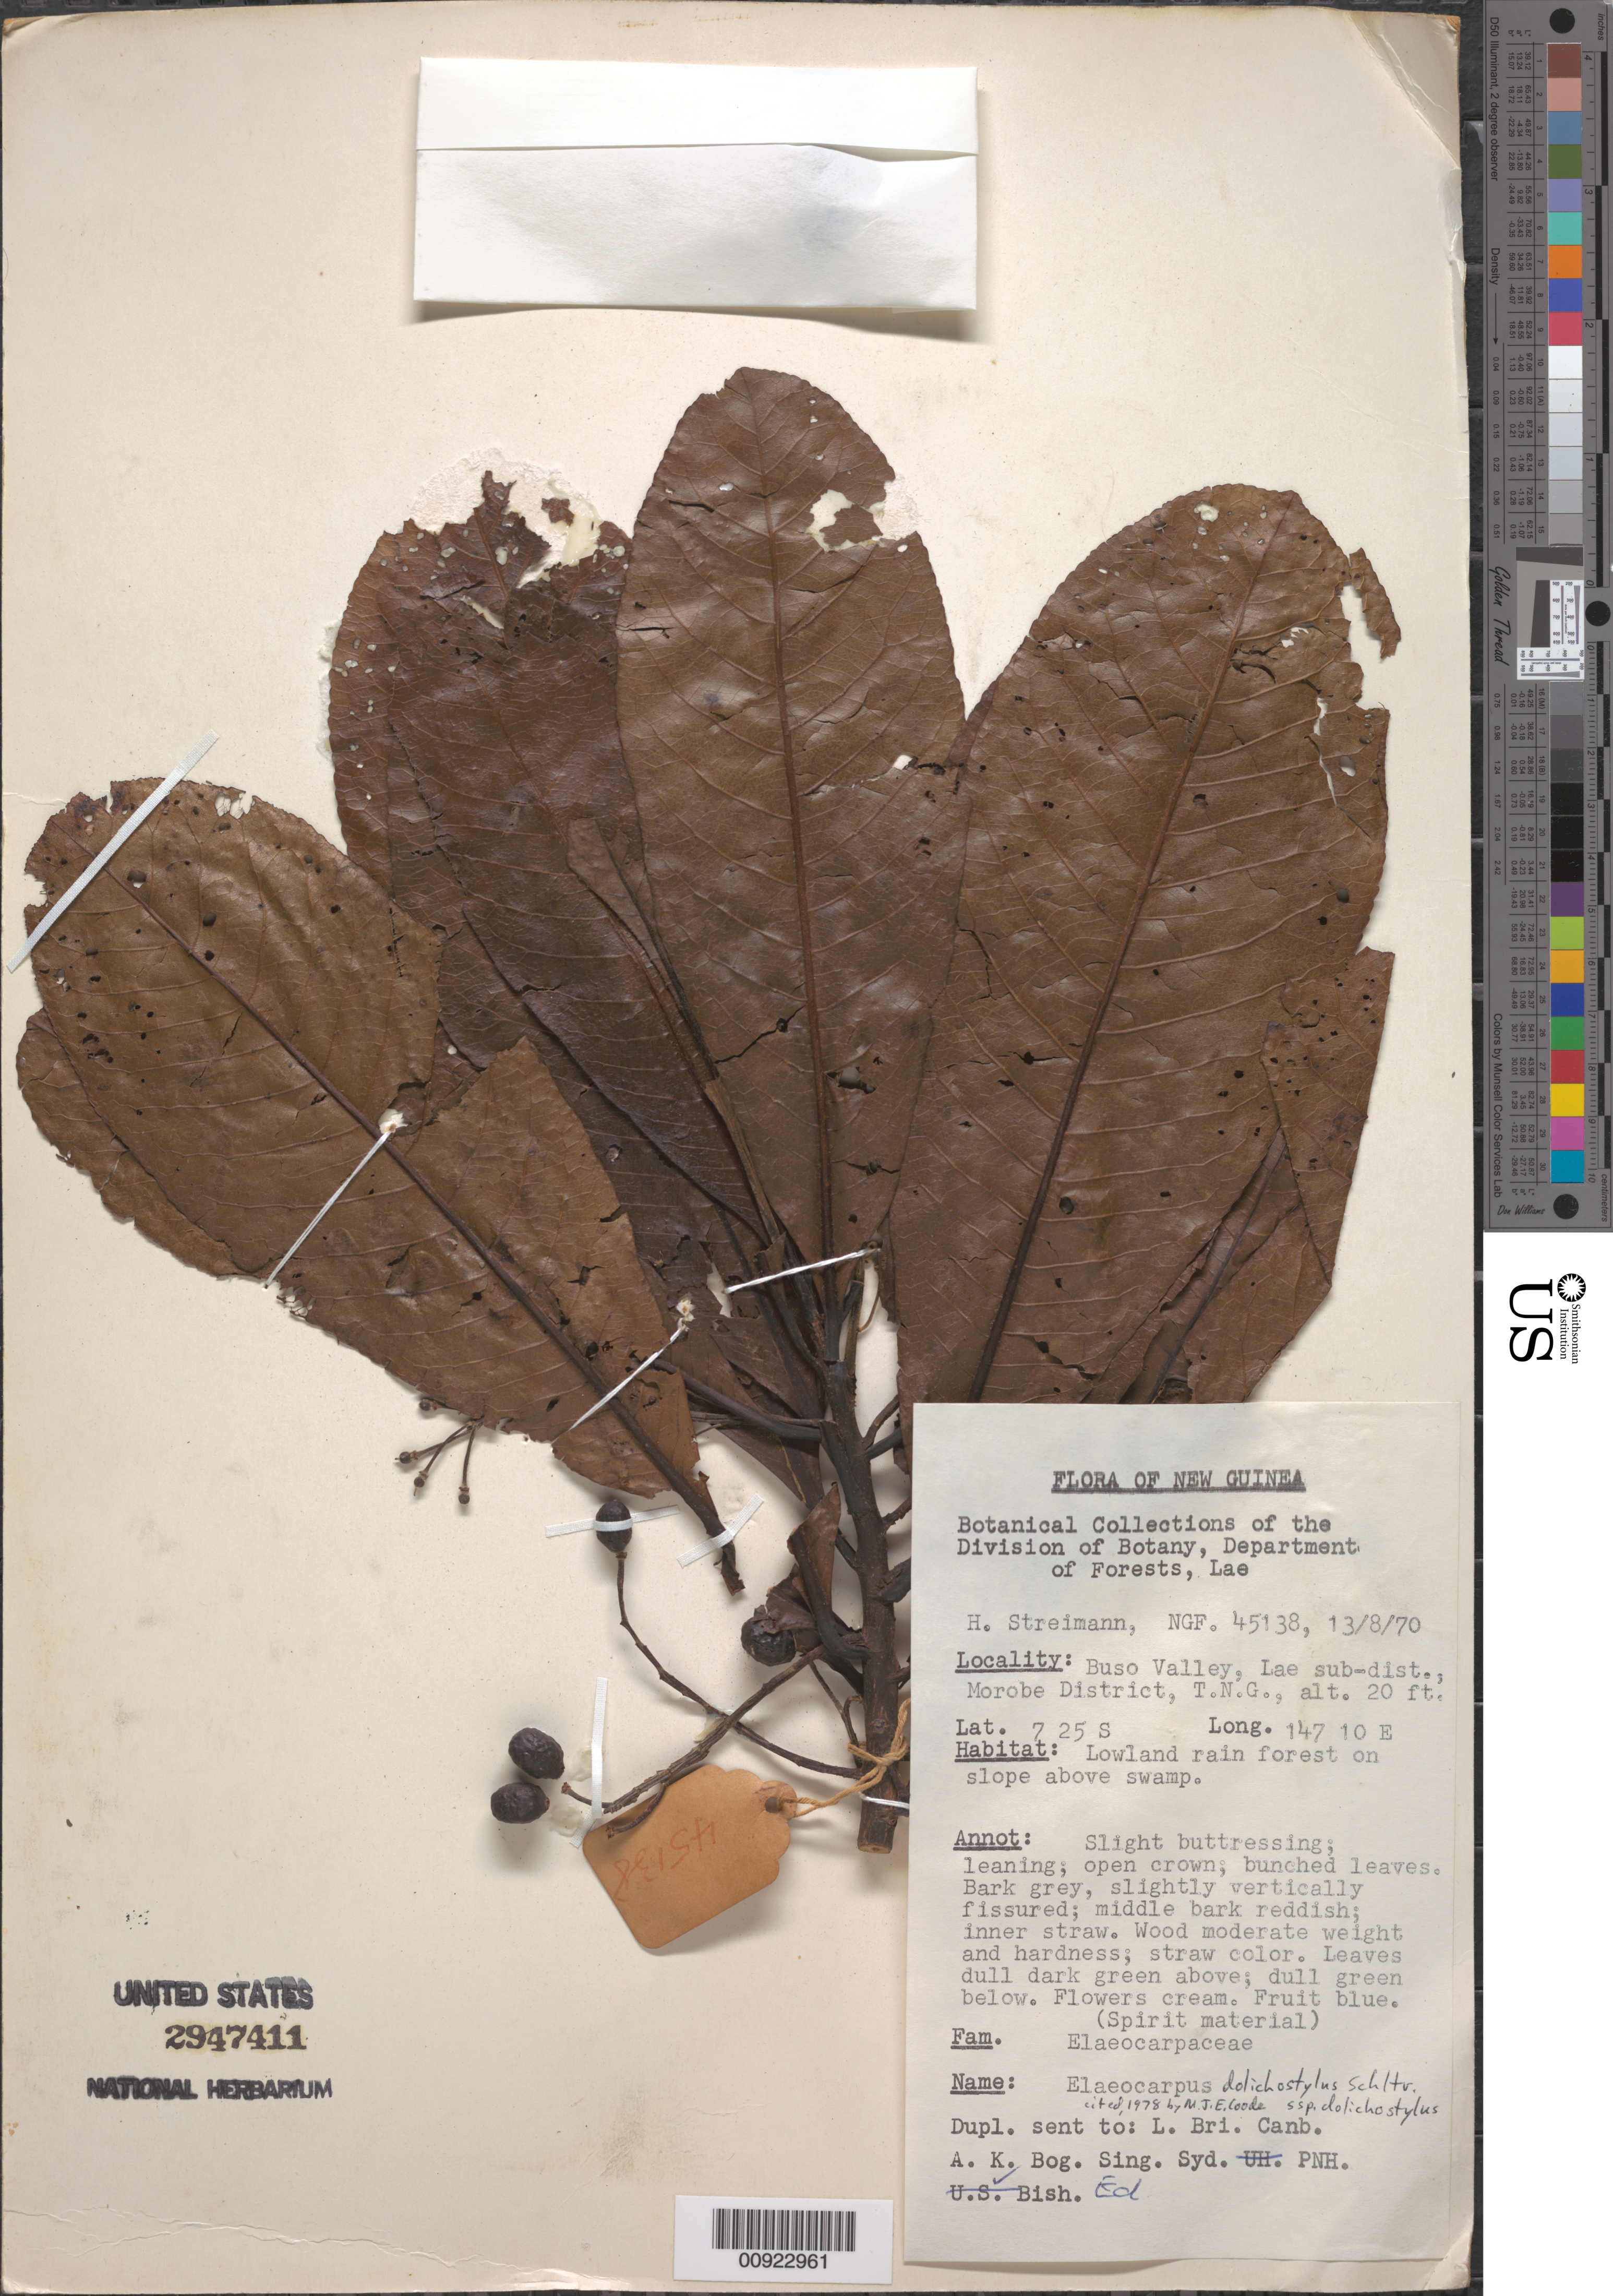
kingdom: Plantae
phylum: Tracheophyta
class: Magnoliopsida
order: Oxalidales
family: Elaeocarpaceae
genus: Elaeocarpus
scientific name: Elaeocarpus dolichostylus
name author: Schltr.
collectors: H. Streimann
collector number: NGF 45138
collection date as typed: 13 Aug 1970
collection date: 1970-08-13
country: Papua New Guinea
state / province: Morobe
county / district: Lae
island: New Guinea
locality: Buso Valley, Lae sub-dist., Morobe District, T.N.G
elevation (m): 6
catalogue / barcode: US 2947411